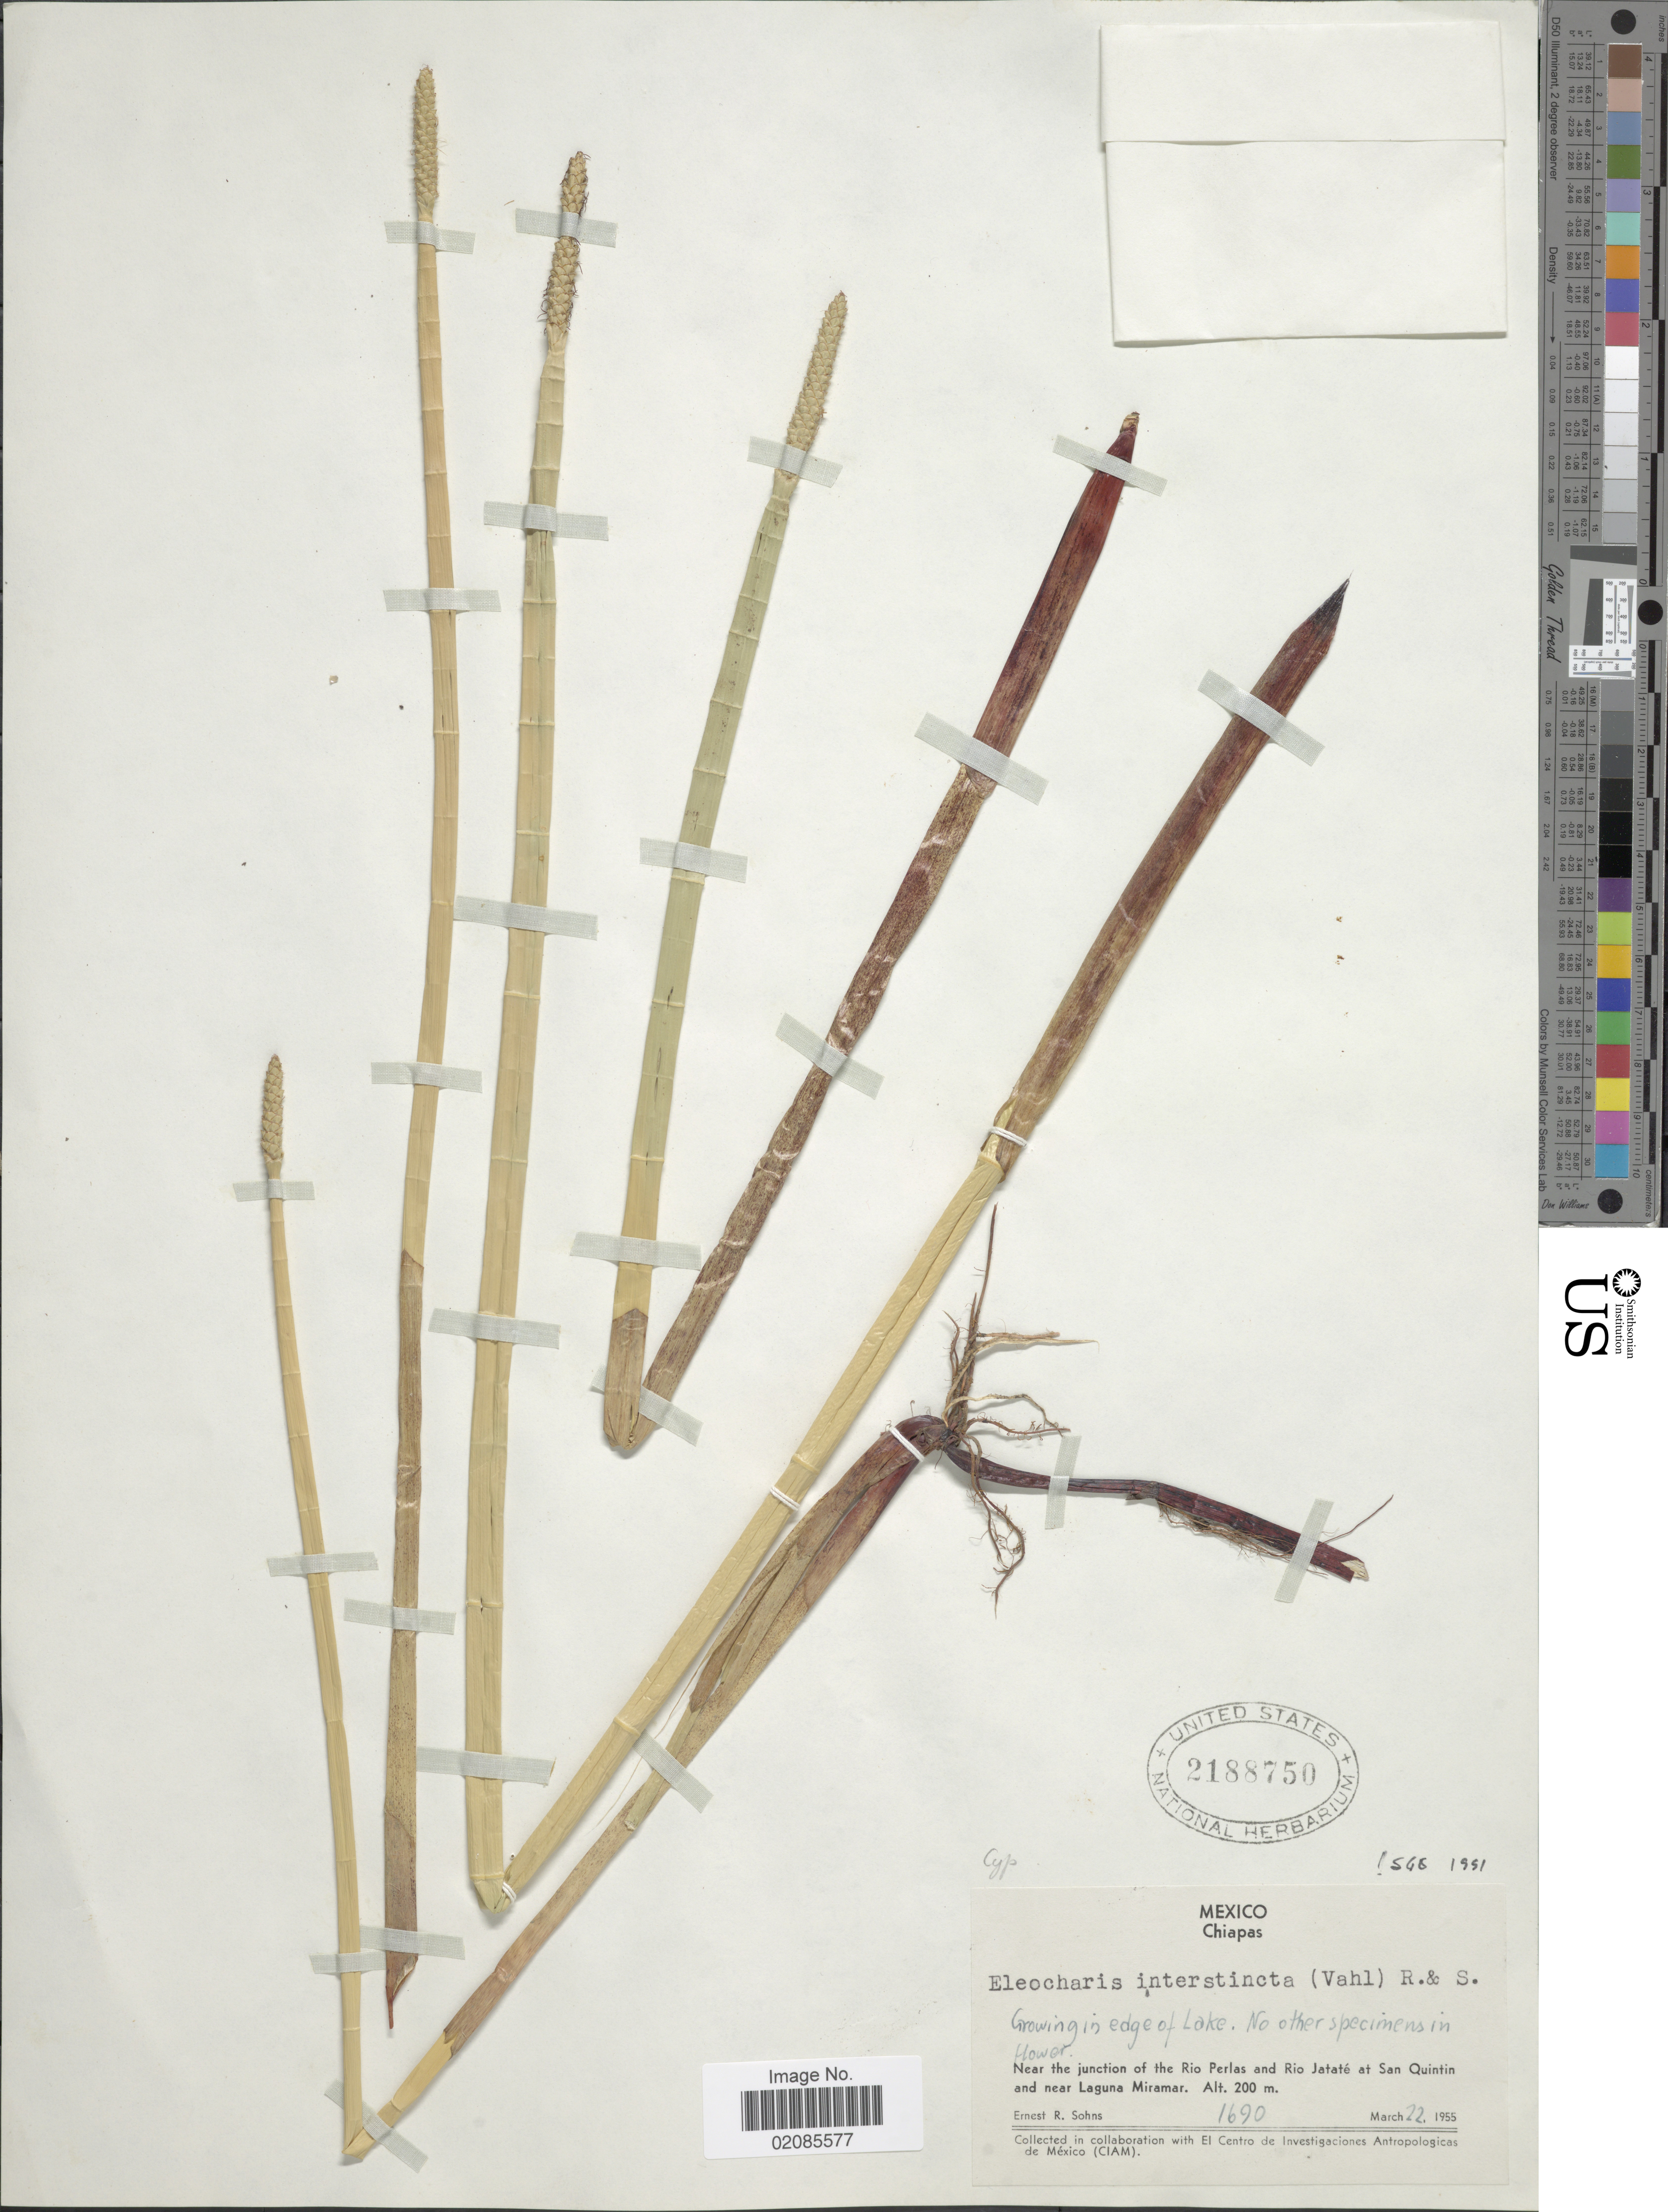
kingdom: Plantae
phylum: Tracheophyta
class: Liliopsida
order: Poales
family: Cyperaceae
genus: Eleocharis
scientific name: Eleocharis interstincta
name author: (Vahl) Roem. & Schult.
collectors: E. R. Sohns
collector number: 1690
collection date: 1955-03-22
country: Mexico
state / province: Chiapas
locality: In edge of lake, near the junction of the Rio Perlas and Rio Jatate at San Quintin and near Laguna Miramar.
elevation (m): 200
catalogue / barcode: US 2188750